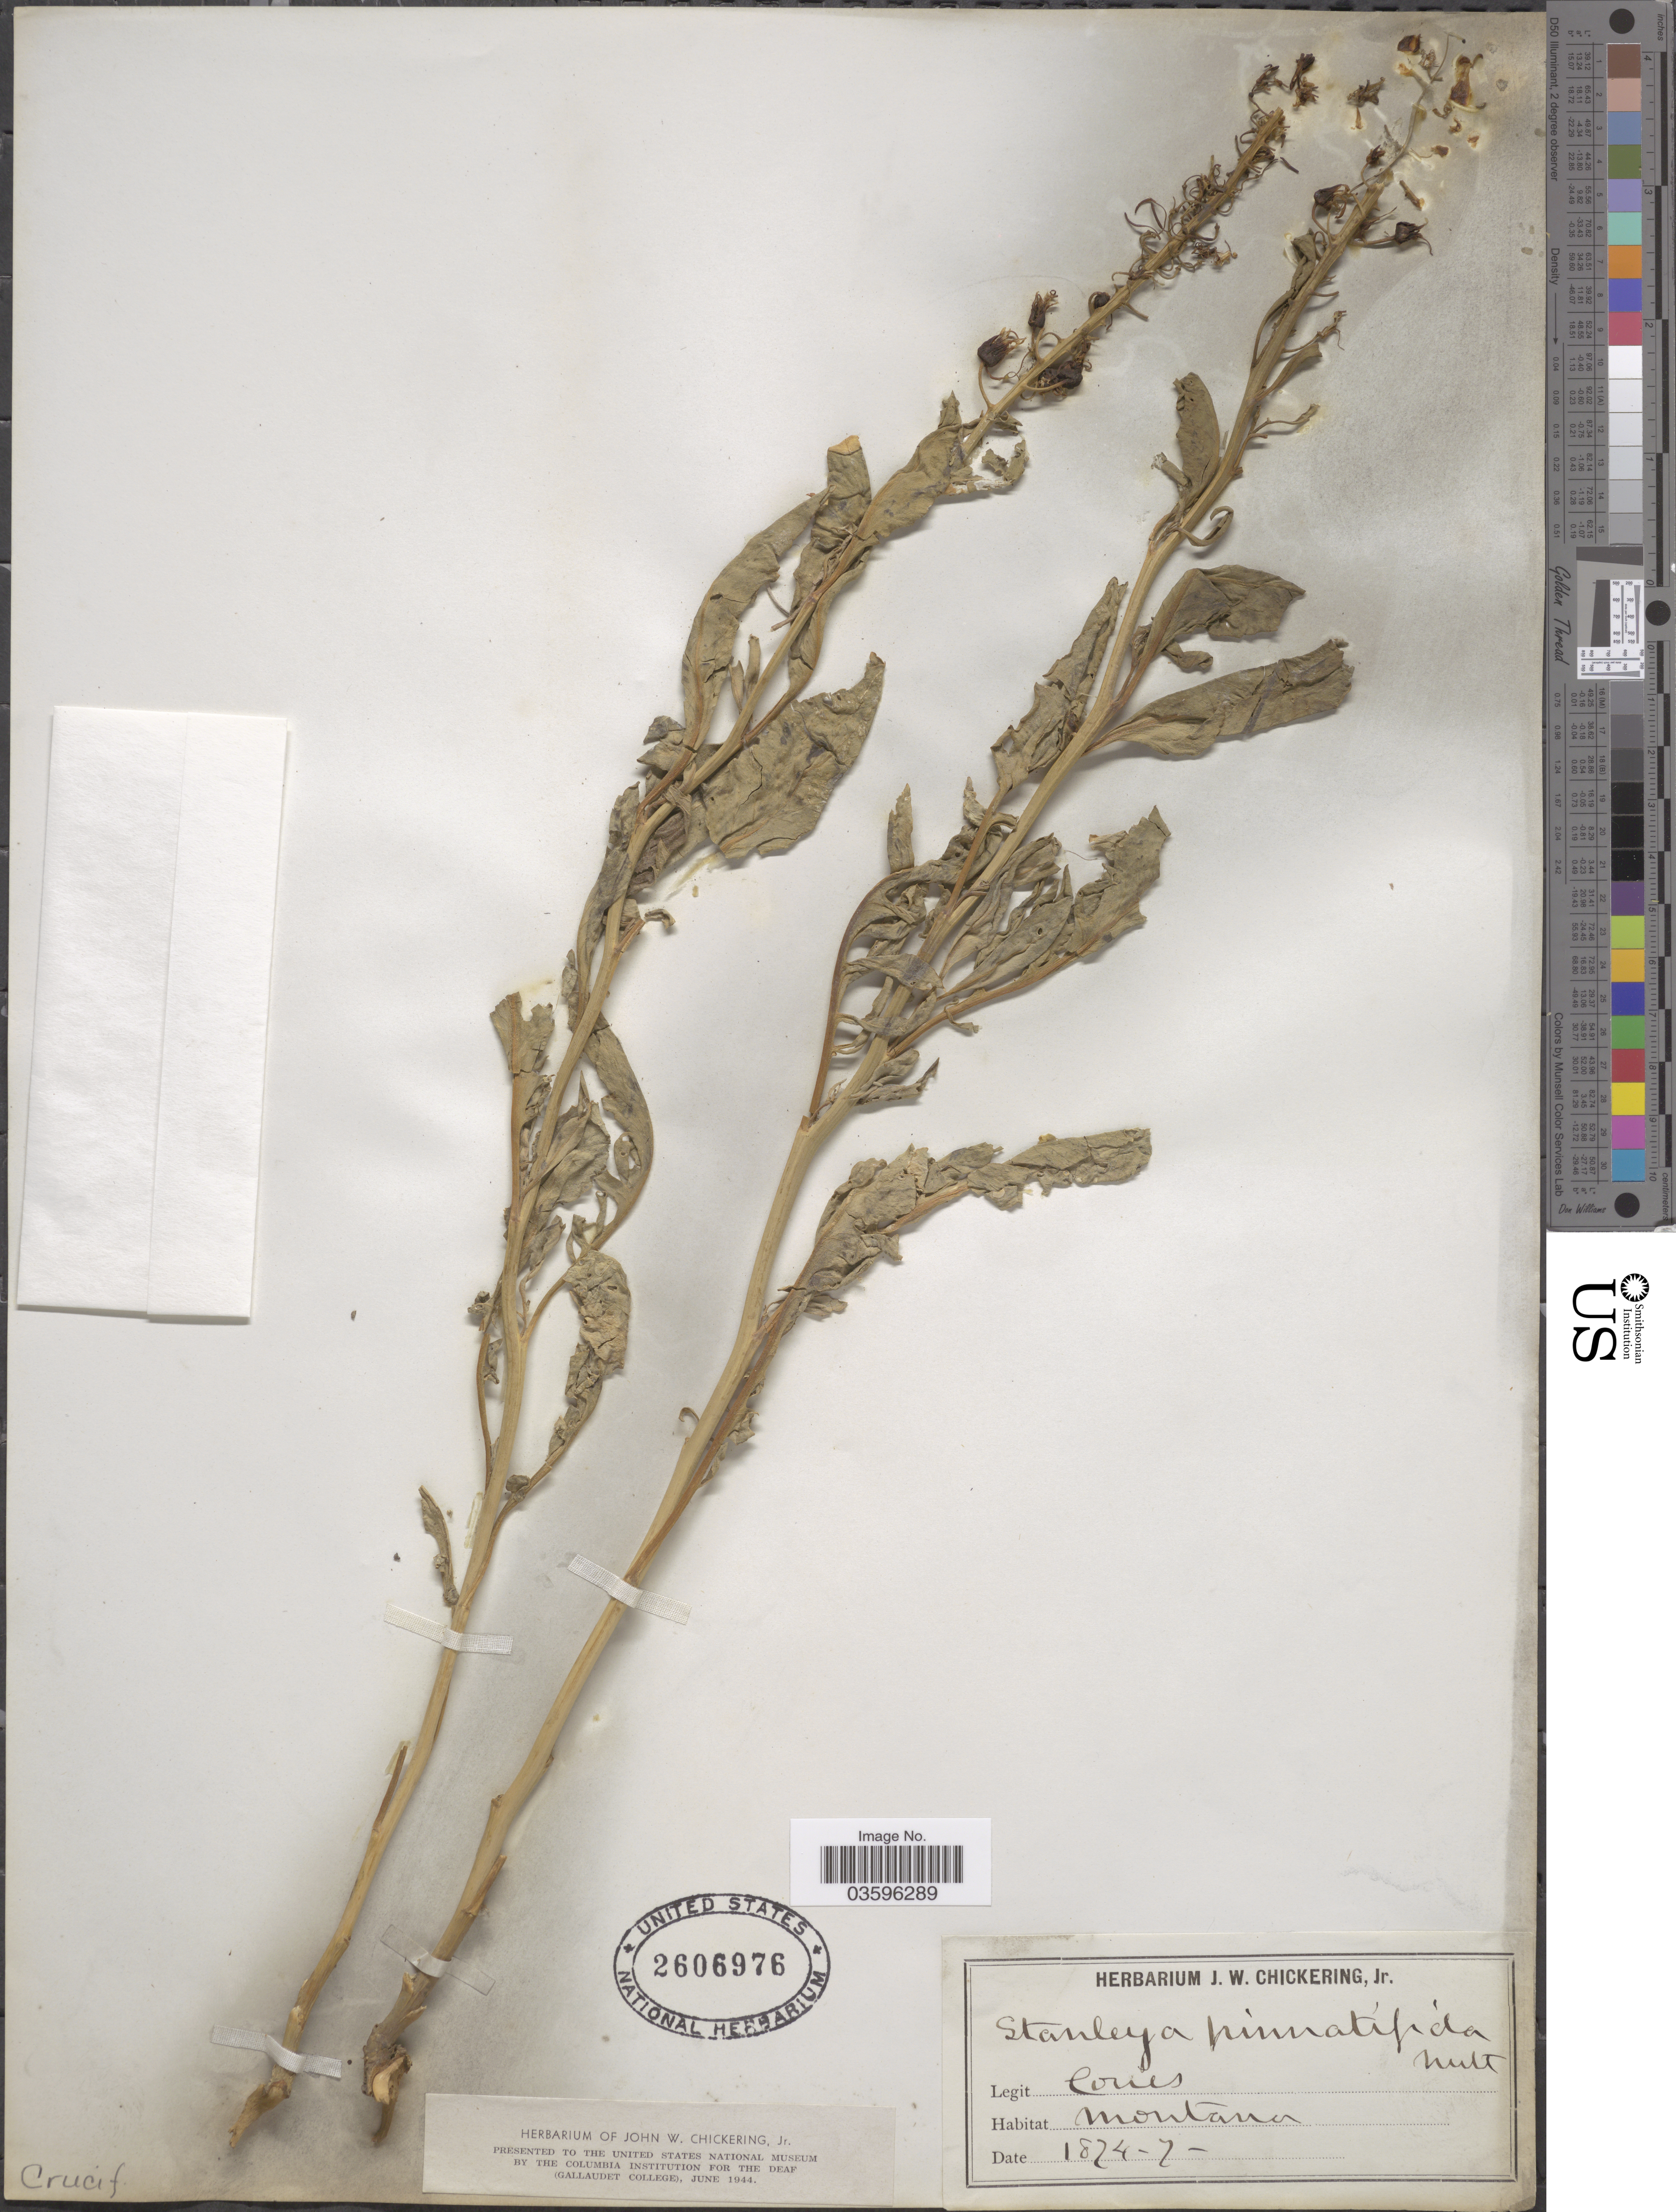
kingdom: Plantae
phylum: Tracheophyta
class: Magnoliopsida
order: Brassicales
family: Brassicaceae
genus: Stanleya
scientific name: Stanleya pinnata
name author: (Pursh) Britton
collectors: Cones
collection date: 1874/1877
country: United States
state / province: Montana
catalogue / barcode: US 2606976